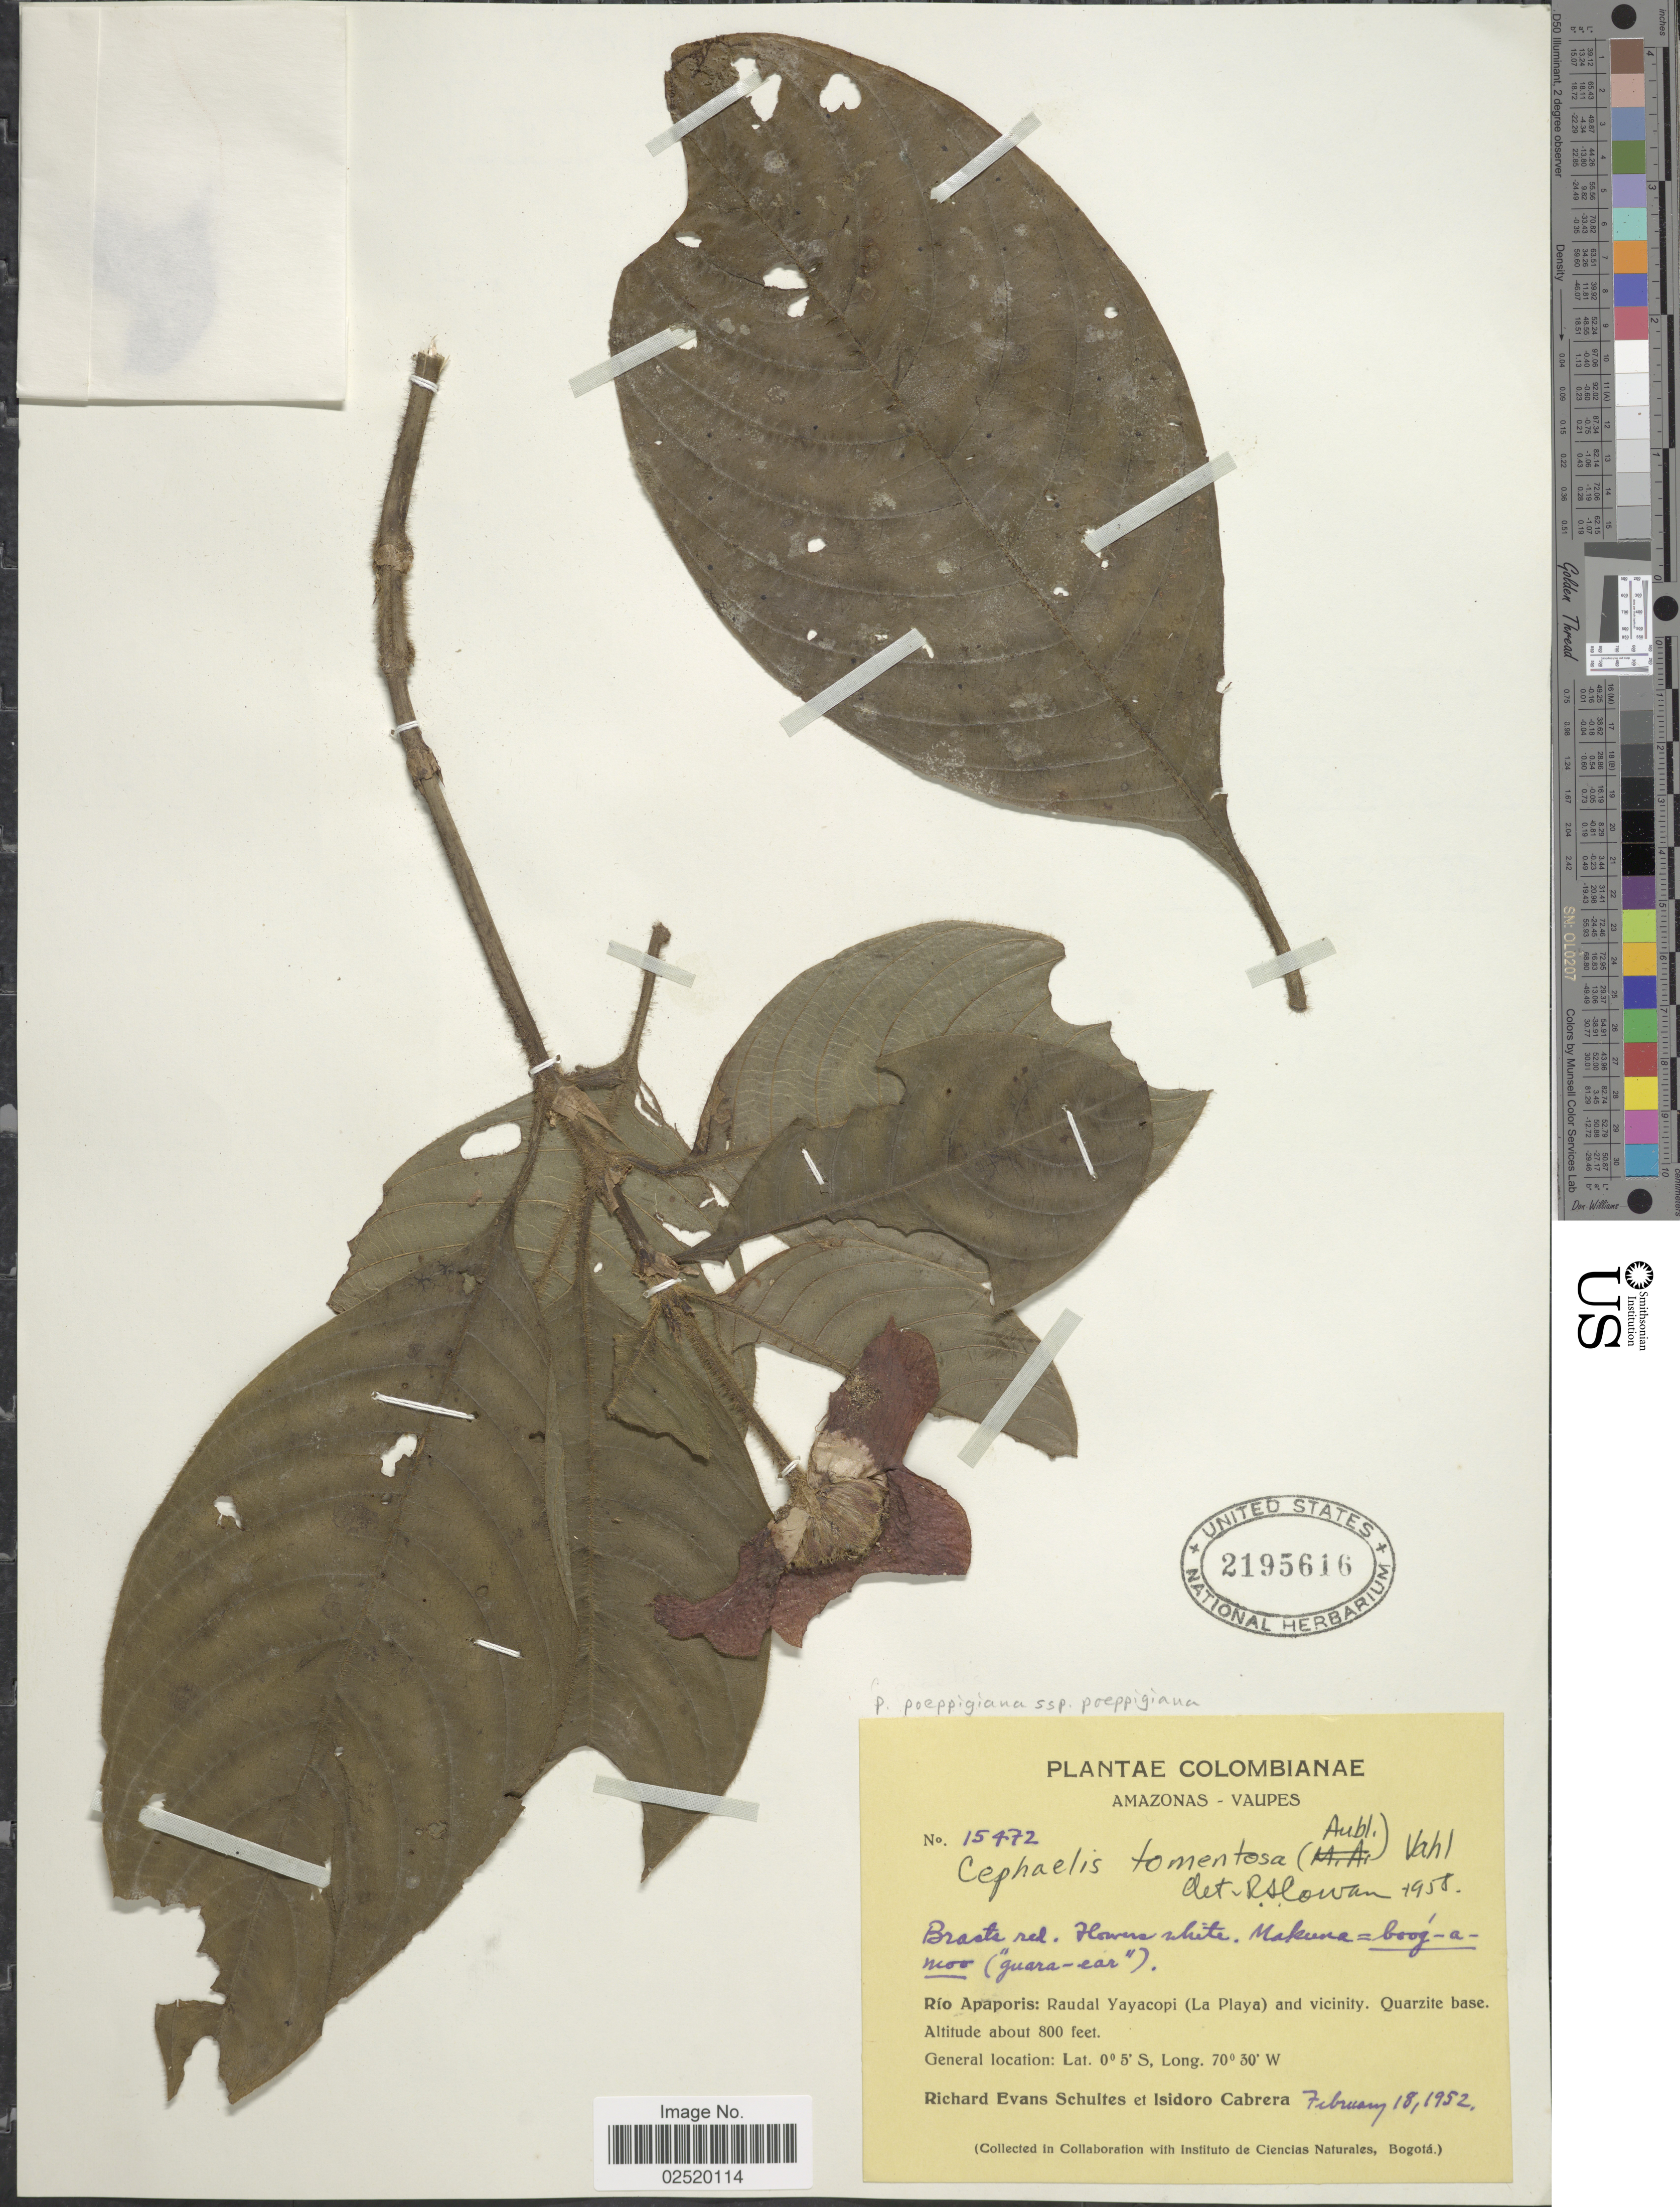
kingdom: Plantae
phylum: Tracheophyta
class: Magnoliopsida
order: Gentianales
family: Rubiaceae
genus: Psychotria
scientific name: Psychotria poeppigiana subsp. poeppigiana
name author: Müll. Arg.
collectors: R. E. Schultes & I. Cabrera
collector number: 15472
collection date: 1952-02-18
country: Colombia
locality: Amazonas-Vaupes, Rio Apaporis: Raudal Yayacopi (La Playa) and vicinity, Quarzite base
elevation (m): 244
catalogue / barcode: US 2195616